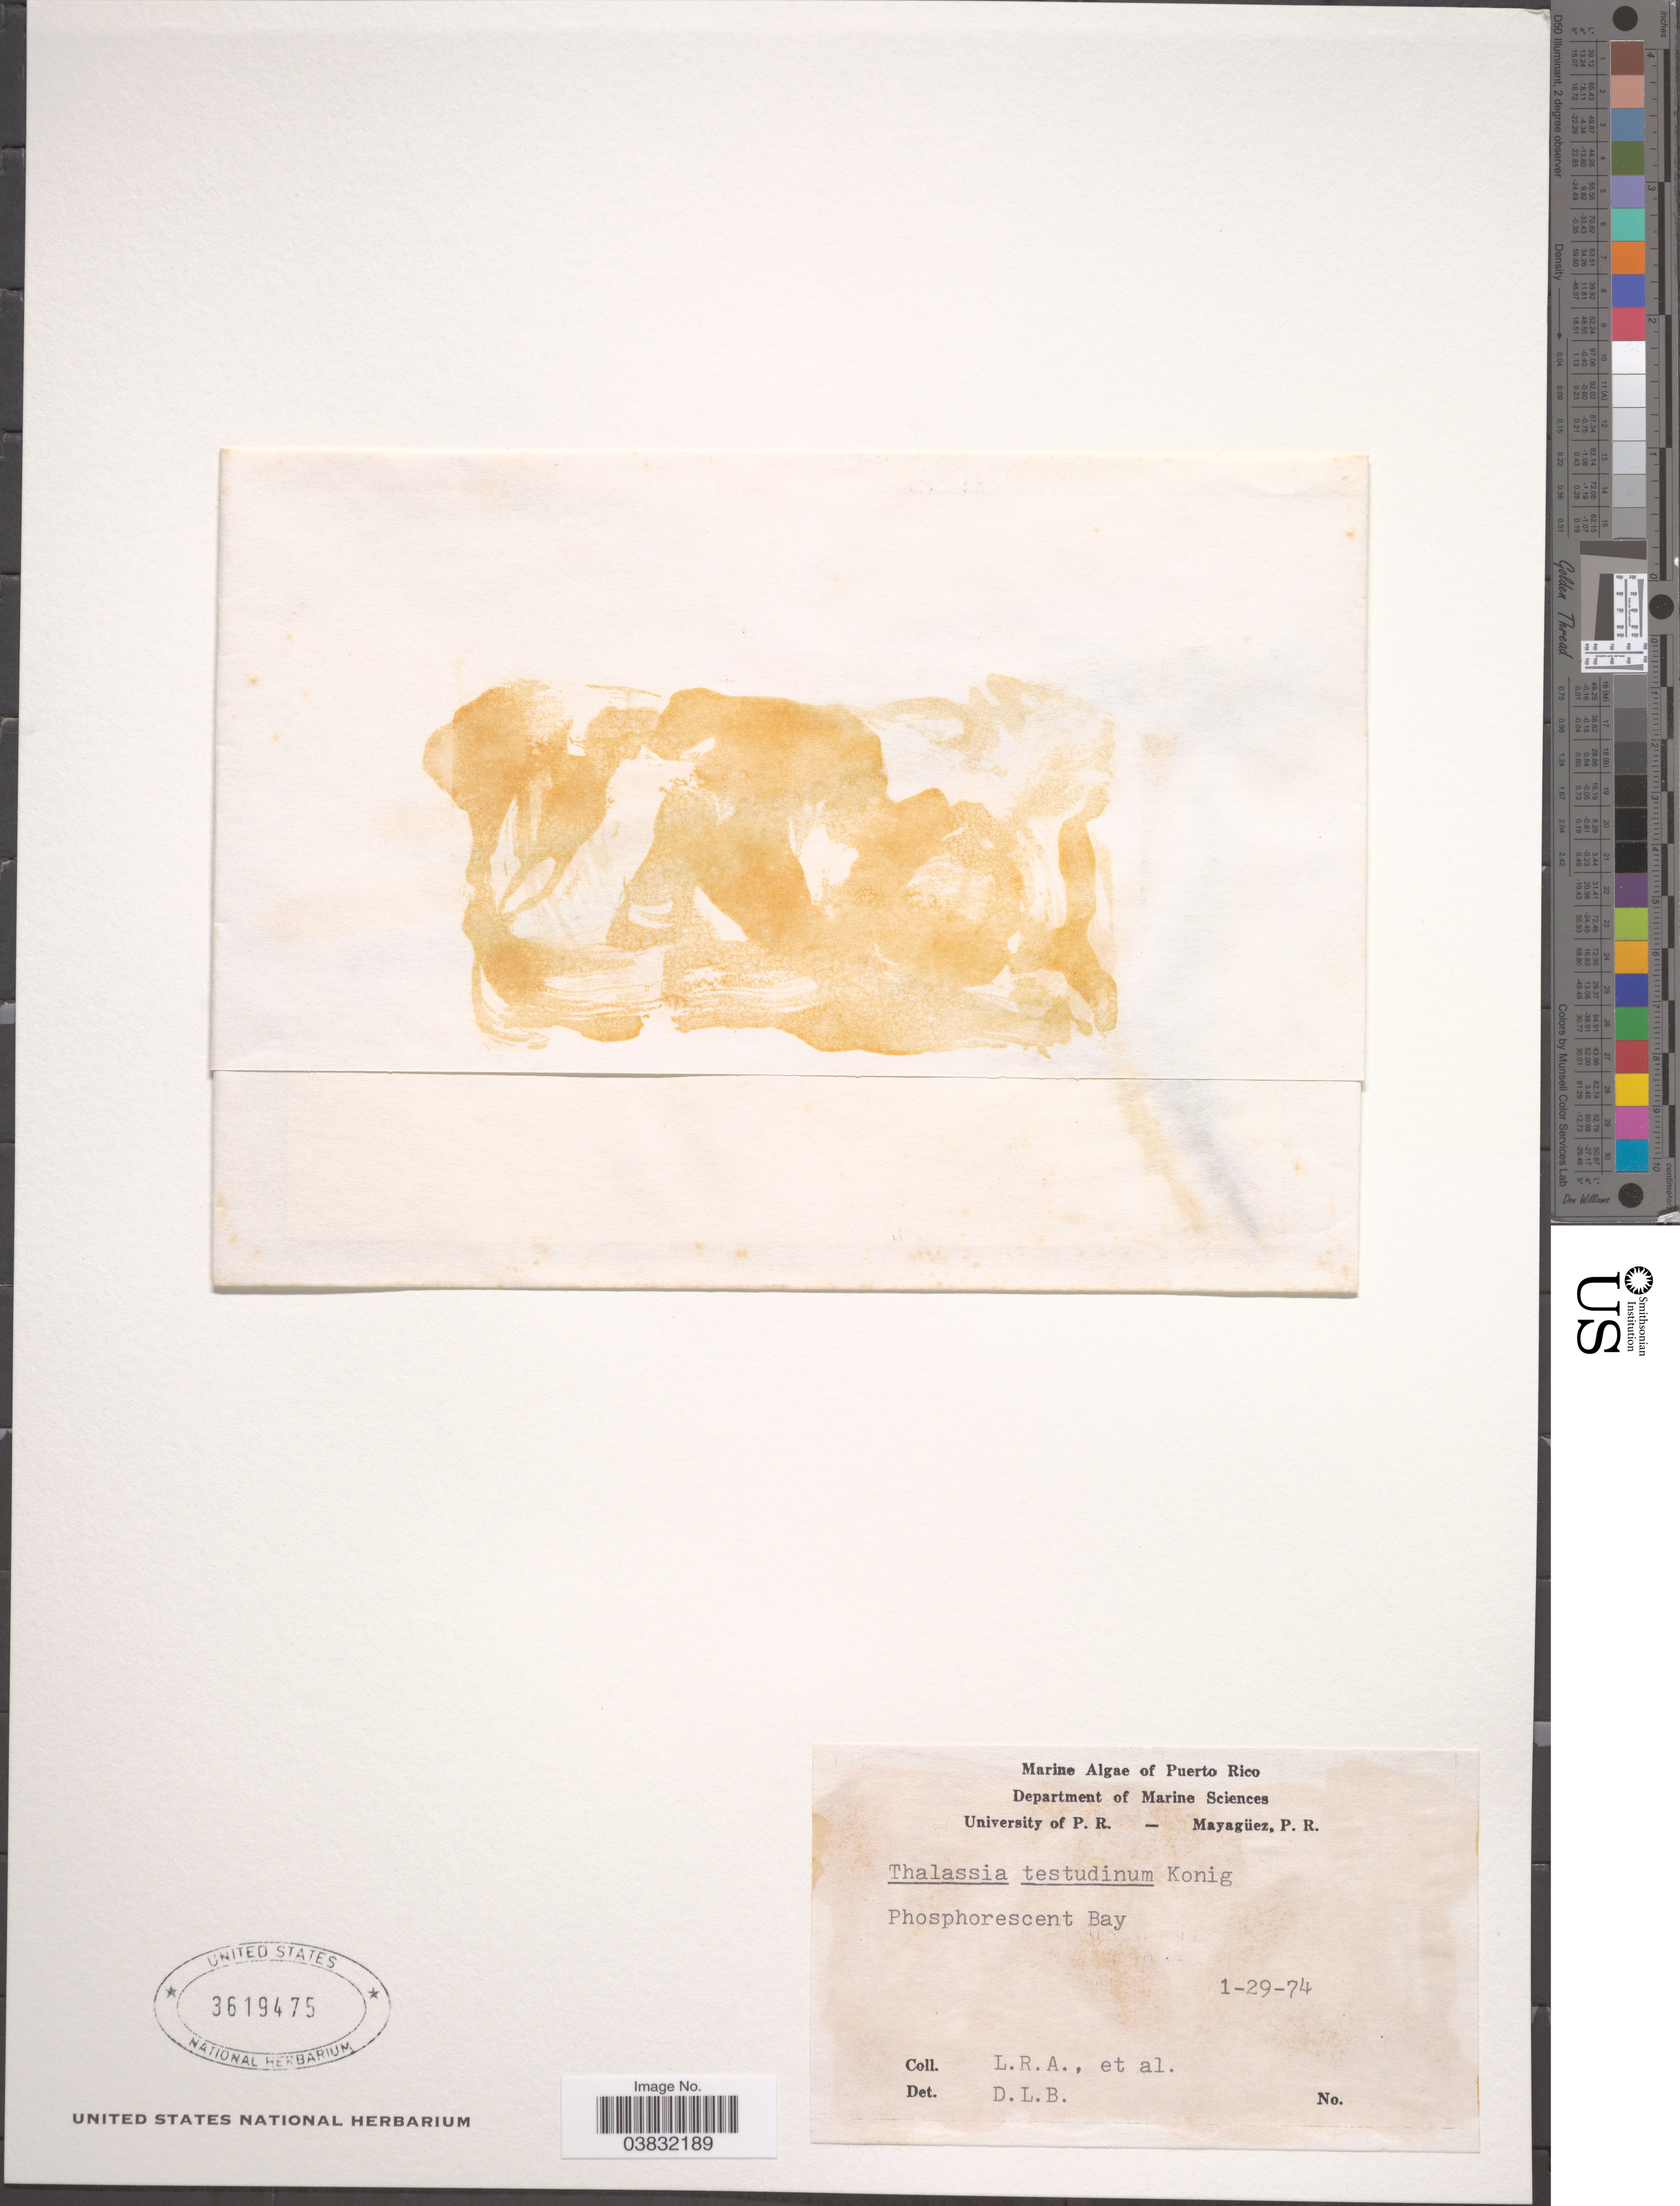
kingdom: Plantae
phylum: Tracheophyta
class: Liliopsida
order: Alismatales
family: Hydrocharitaceae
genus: Thalassia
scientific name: Thalassia testudinum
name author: Banks & Sol. ex K.D. Koenig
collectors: L. R. A. & et al.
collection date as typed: Transcribed d/m/y: 29/1/74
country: Puerto Rico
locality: Phosphorescent Bay.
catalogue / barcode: US 3619475